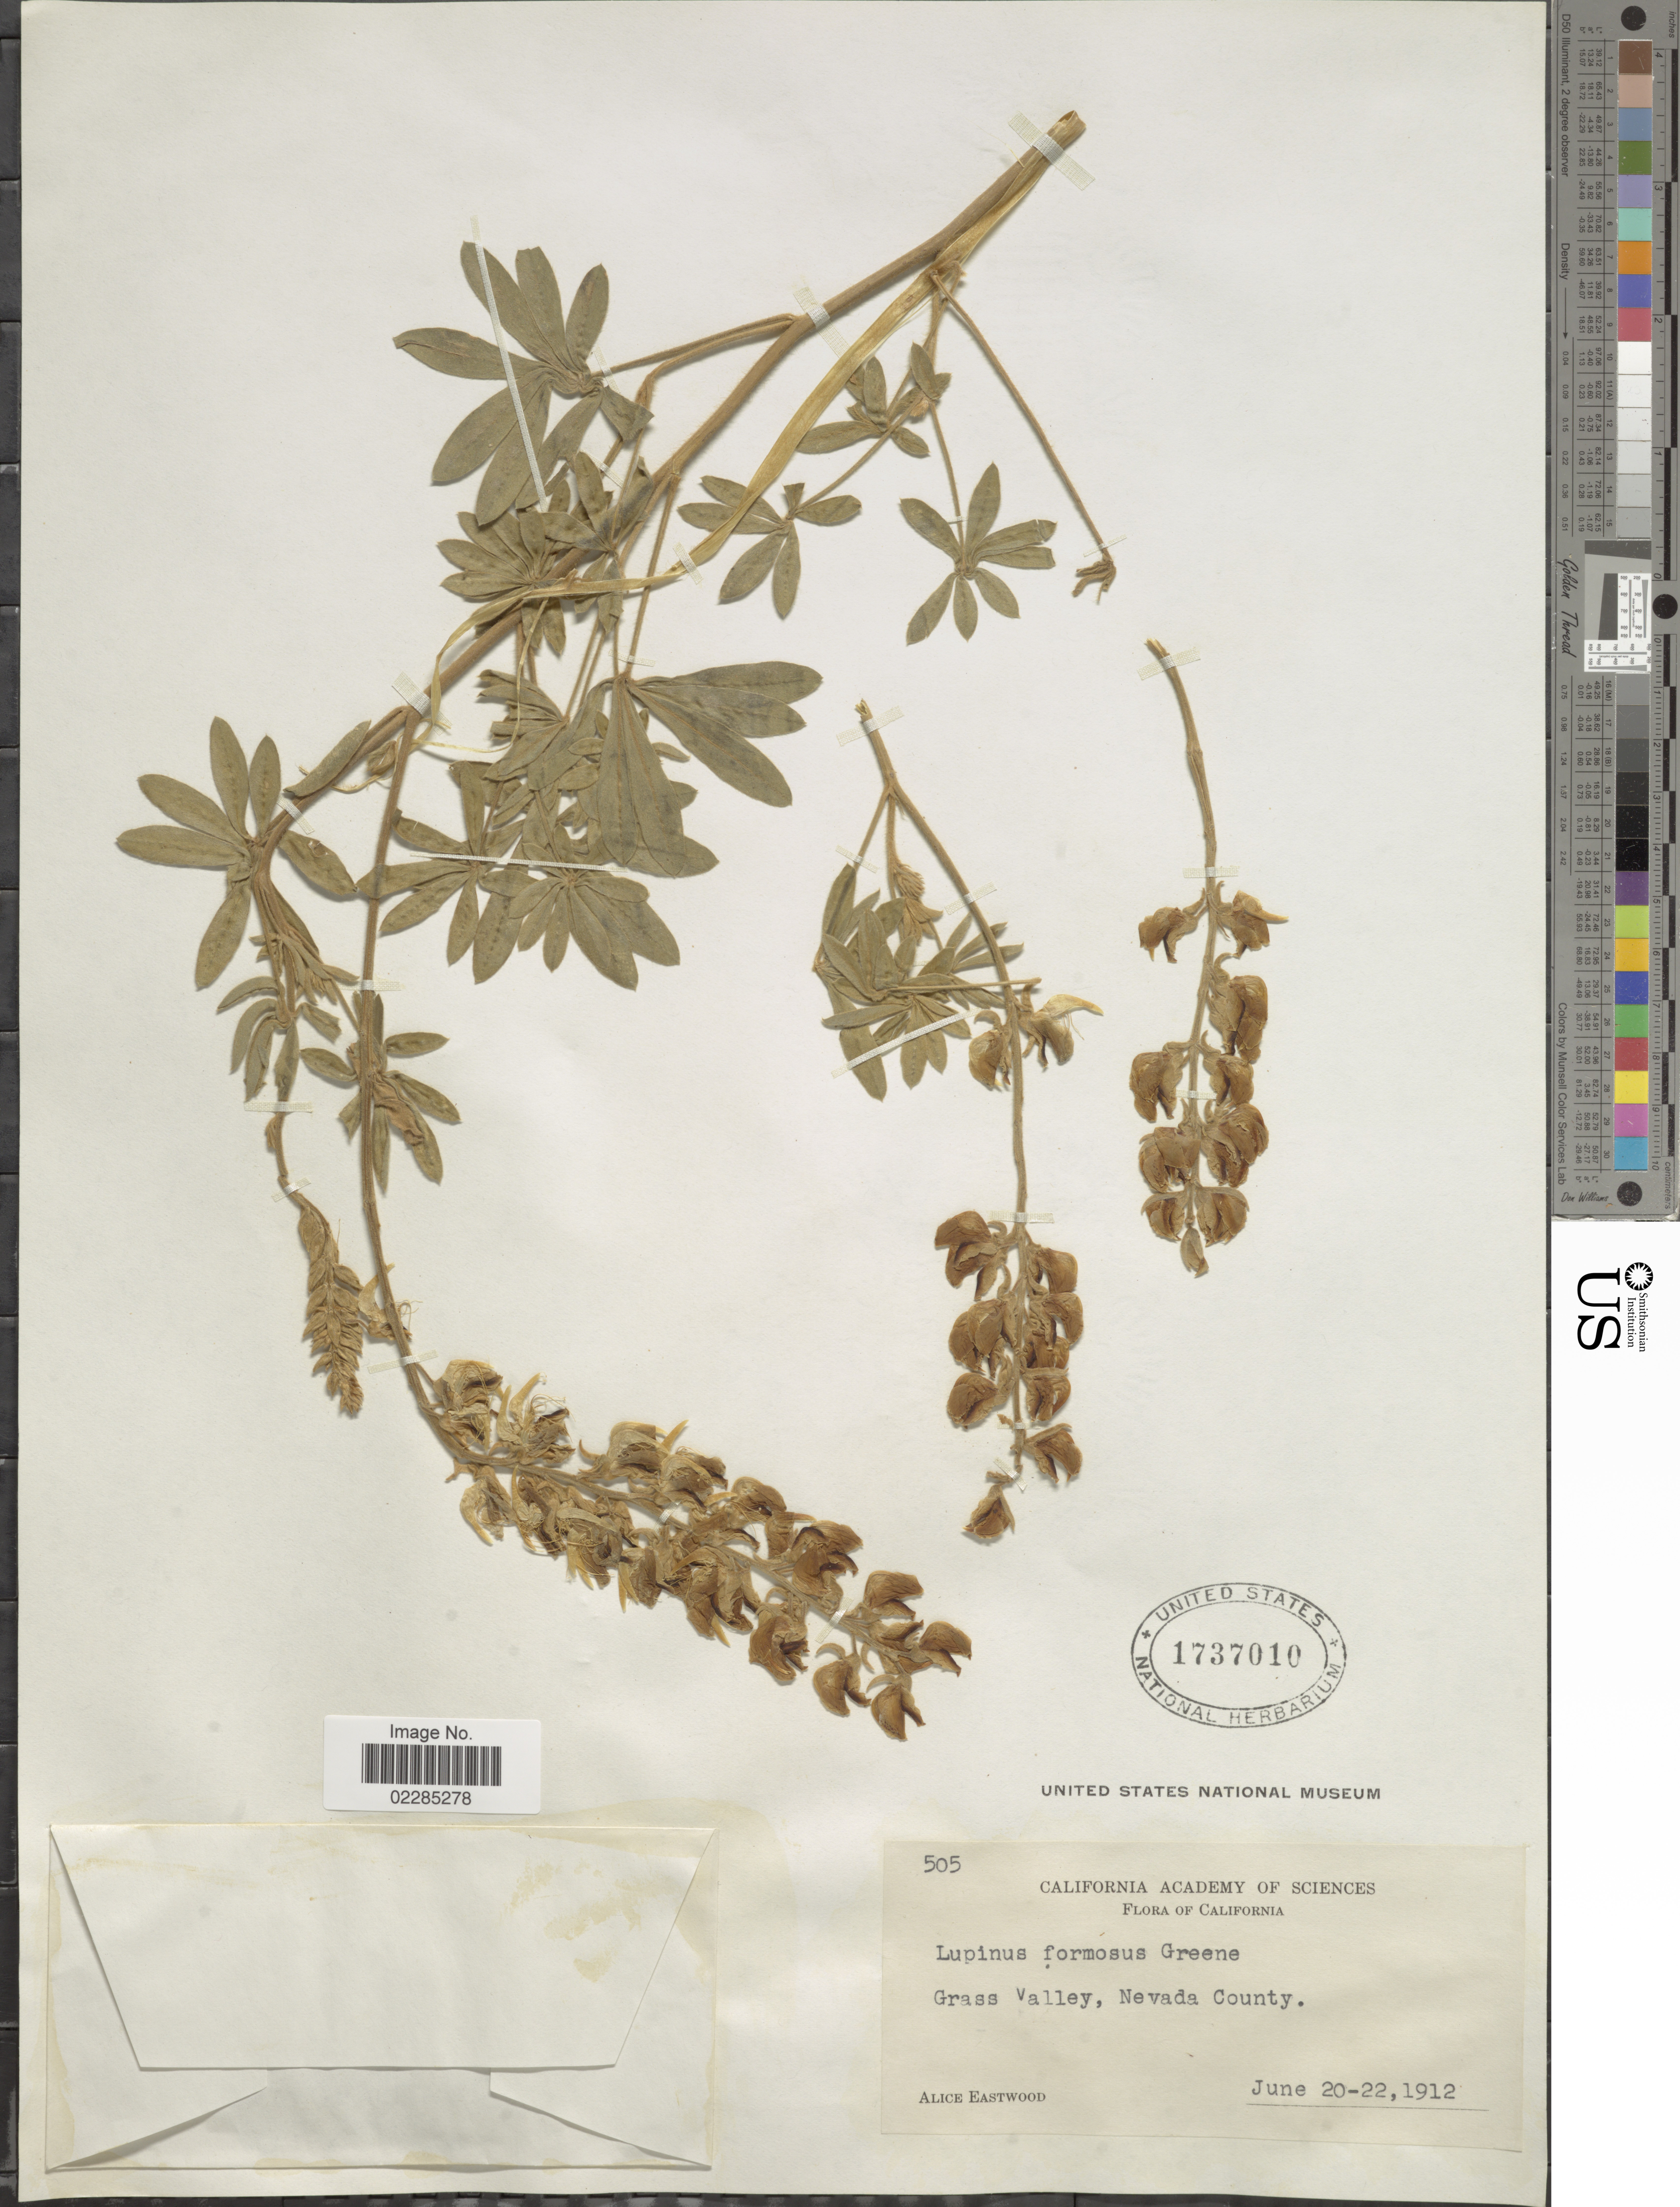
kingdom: Plantae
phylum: Tracheophyta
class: Magnoliopsida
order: Fabales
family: Fabaceae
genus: Lupinus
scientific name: Lupinus formosus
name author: Greene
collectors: A. Eastwood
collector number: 505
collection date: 1912-06-20/1912-06-22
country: United States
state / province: Nevada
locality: Grass Valley, Nevada County, California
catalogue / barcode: US 1737010